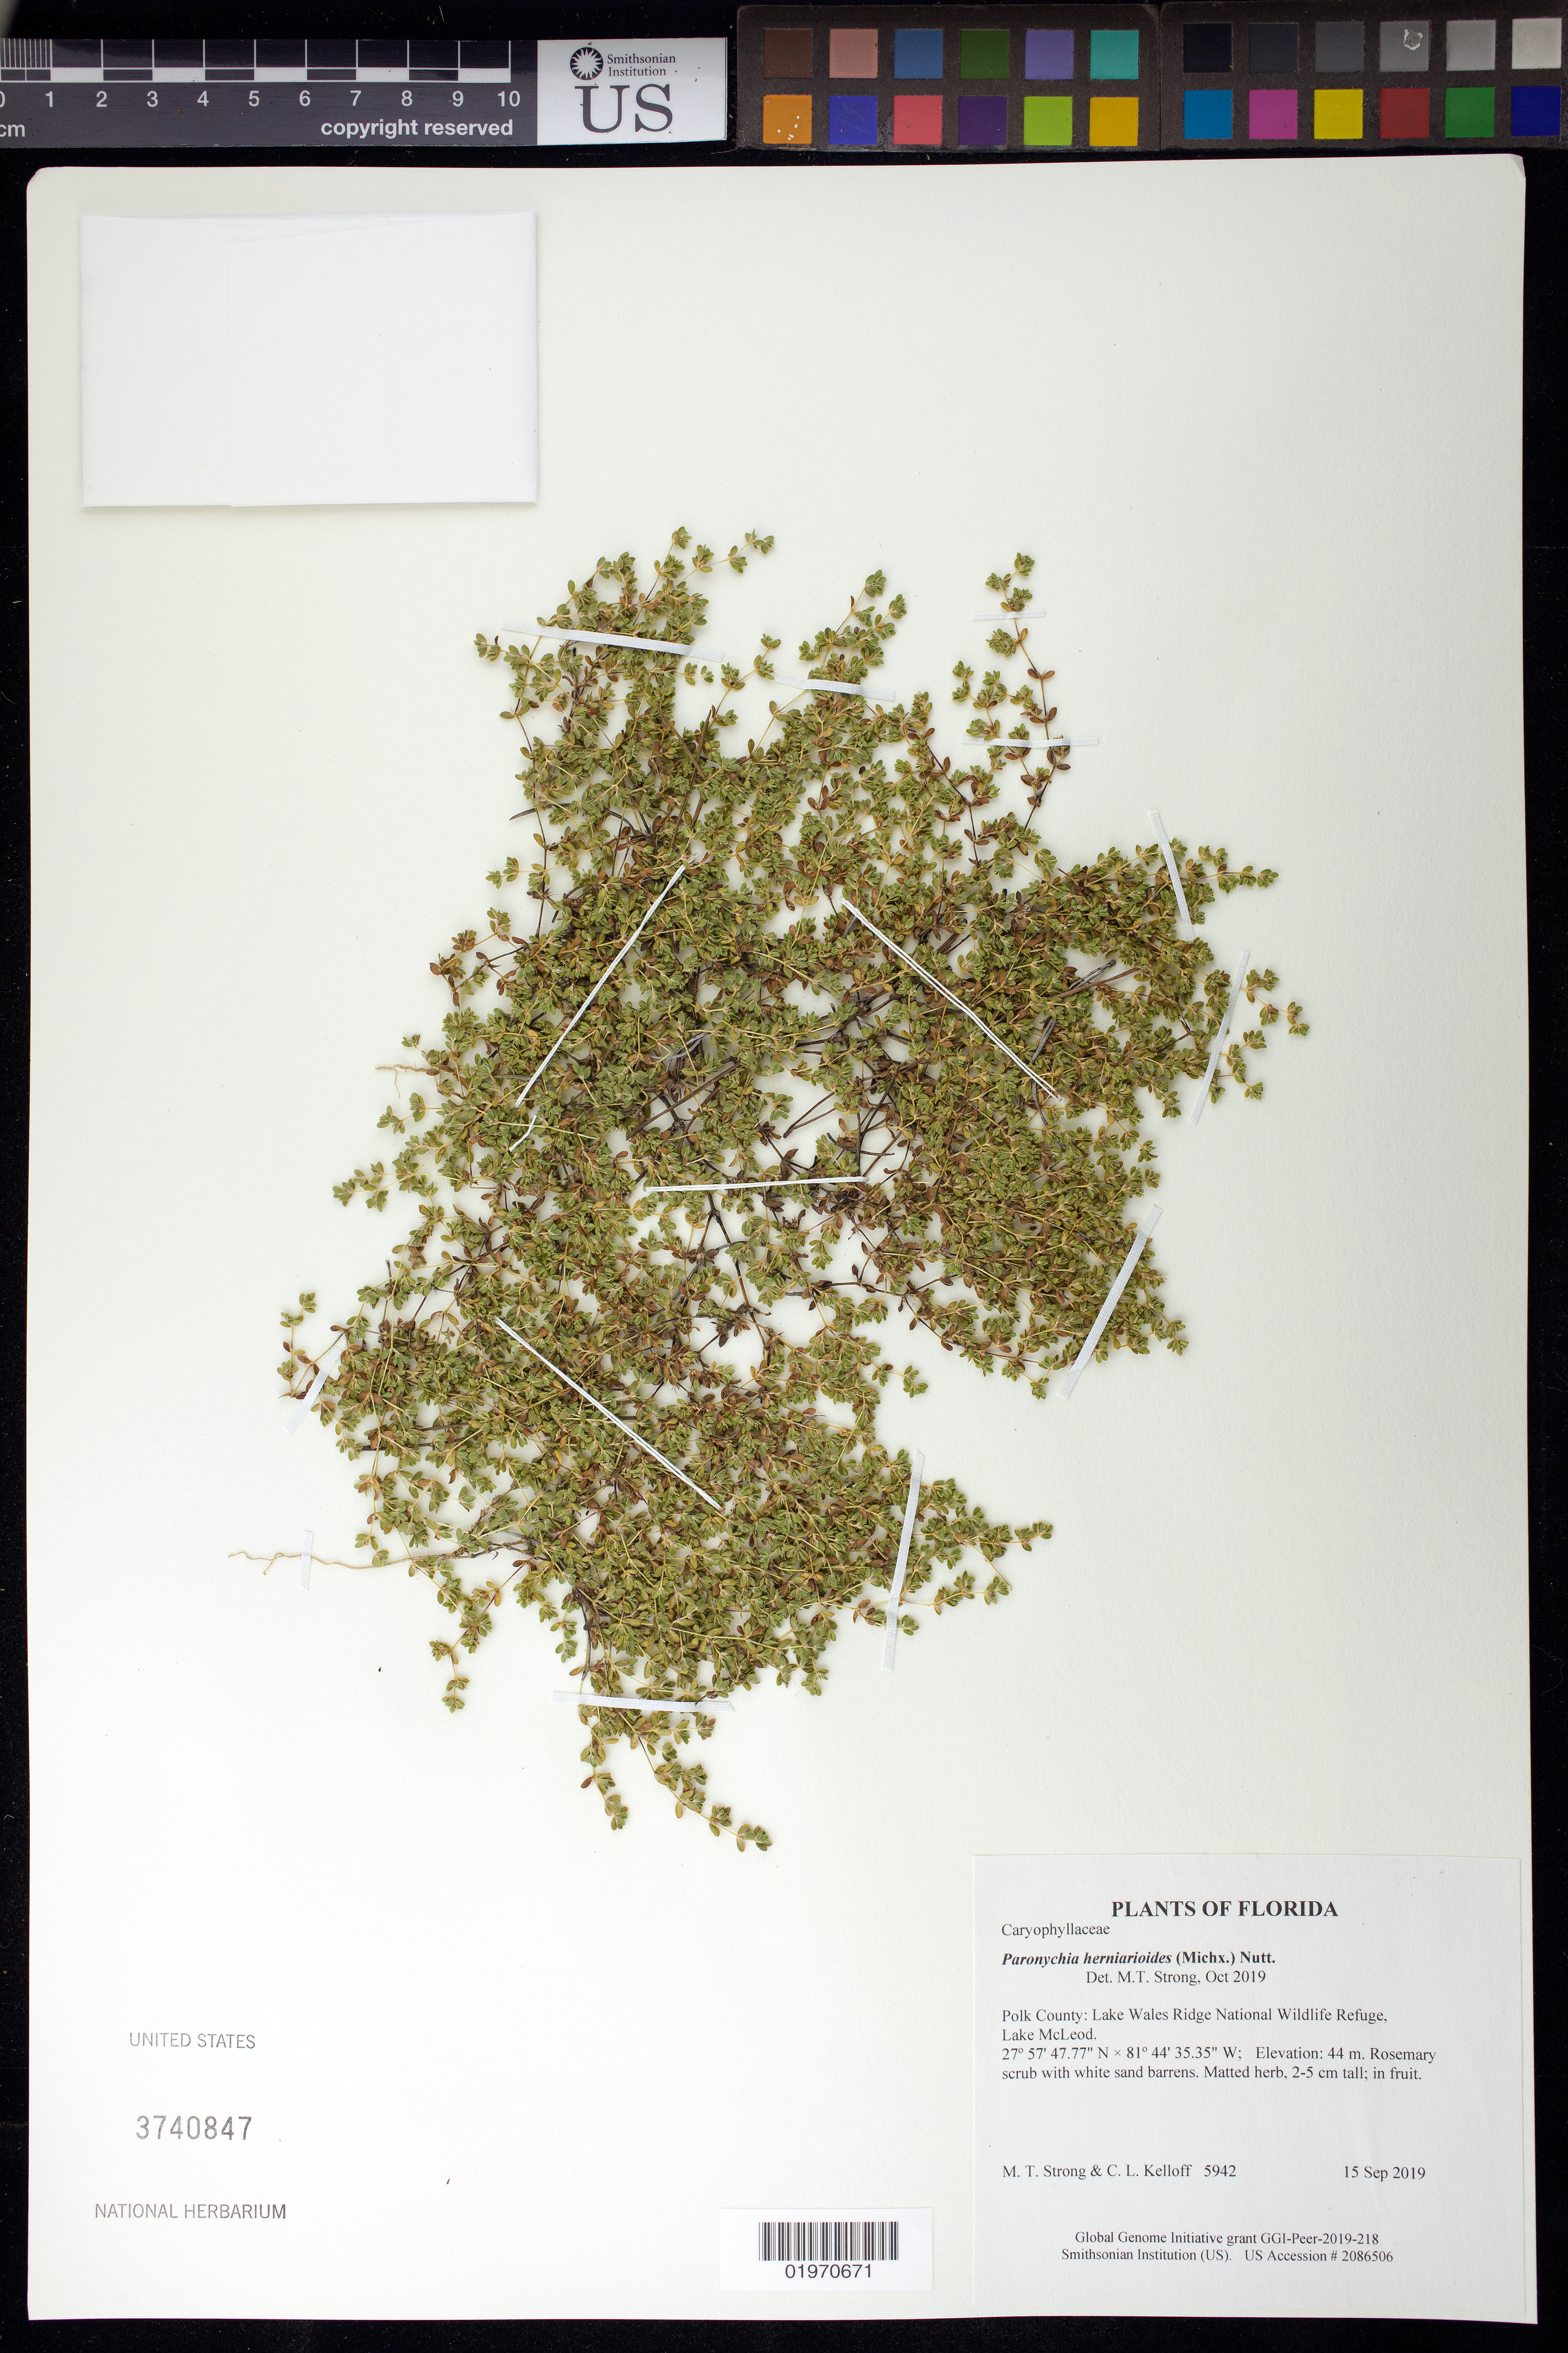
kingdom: Plantae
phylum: Tracheophyta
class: Magnoliopsida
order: Caryophyllales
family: Caryophyllaceae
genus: Paronychia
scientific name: Paronychia herniarioides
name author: (Michx.) Nutt.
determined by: Strong, Mark T., (BOT), Smithsonian Institution - National Museum of Natural History (UNITED STATES)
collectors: M. T. Strong & C. L. Kelloff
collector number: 5942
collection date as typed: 15 Sep 2019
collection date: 2019-09-15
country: United States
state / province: Florida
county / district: Polk County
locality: Lake Wales Ridge National Wildlife Refuge, Lake McLeod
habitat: Rosemary scrub with white sand barrens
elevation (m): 44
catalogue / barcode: US 3740847